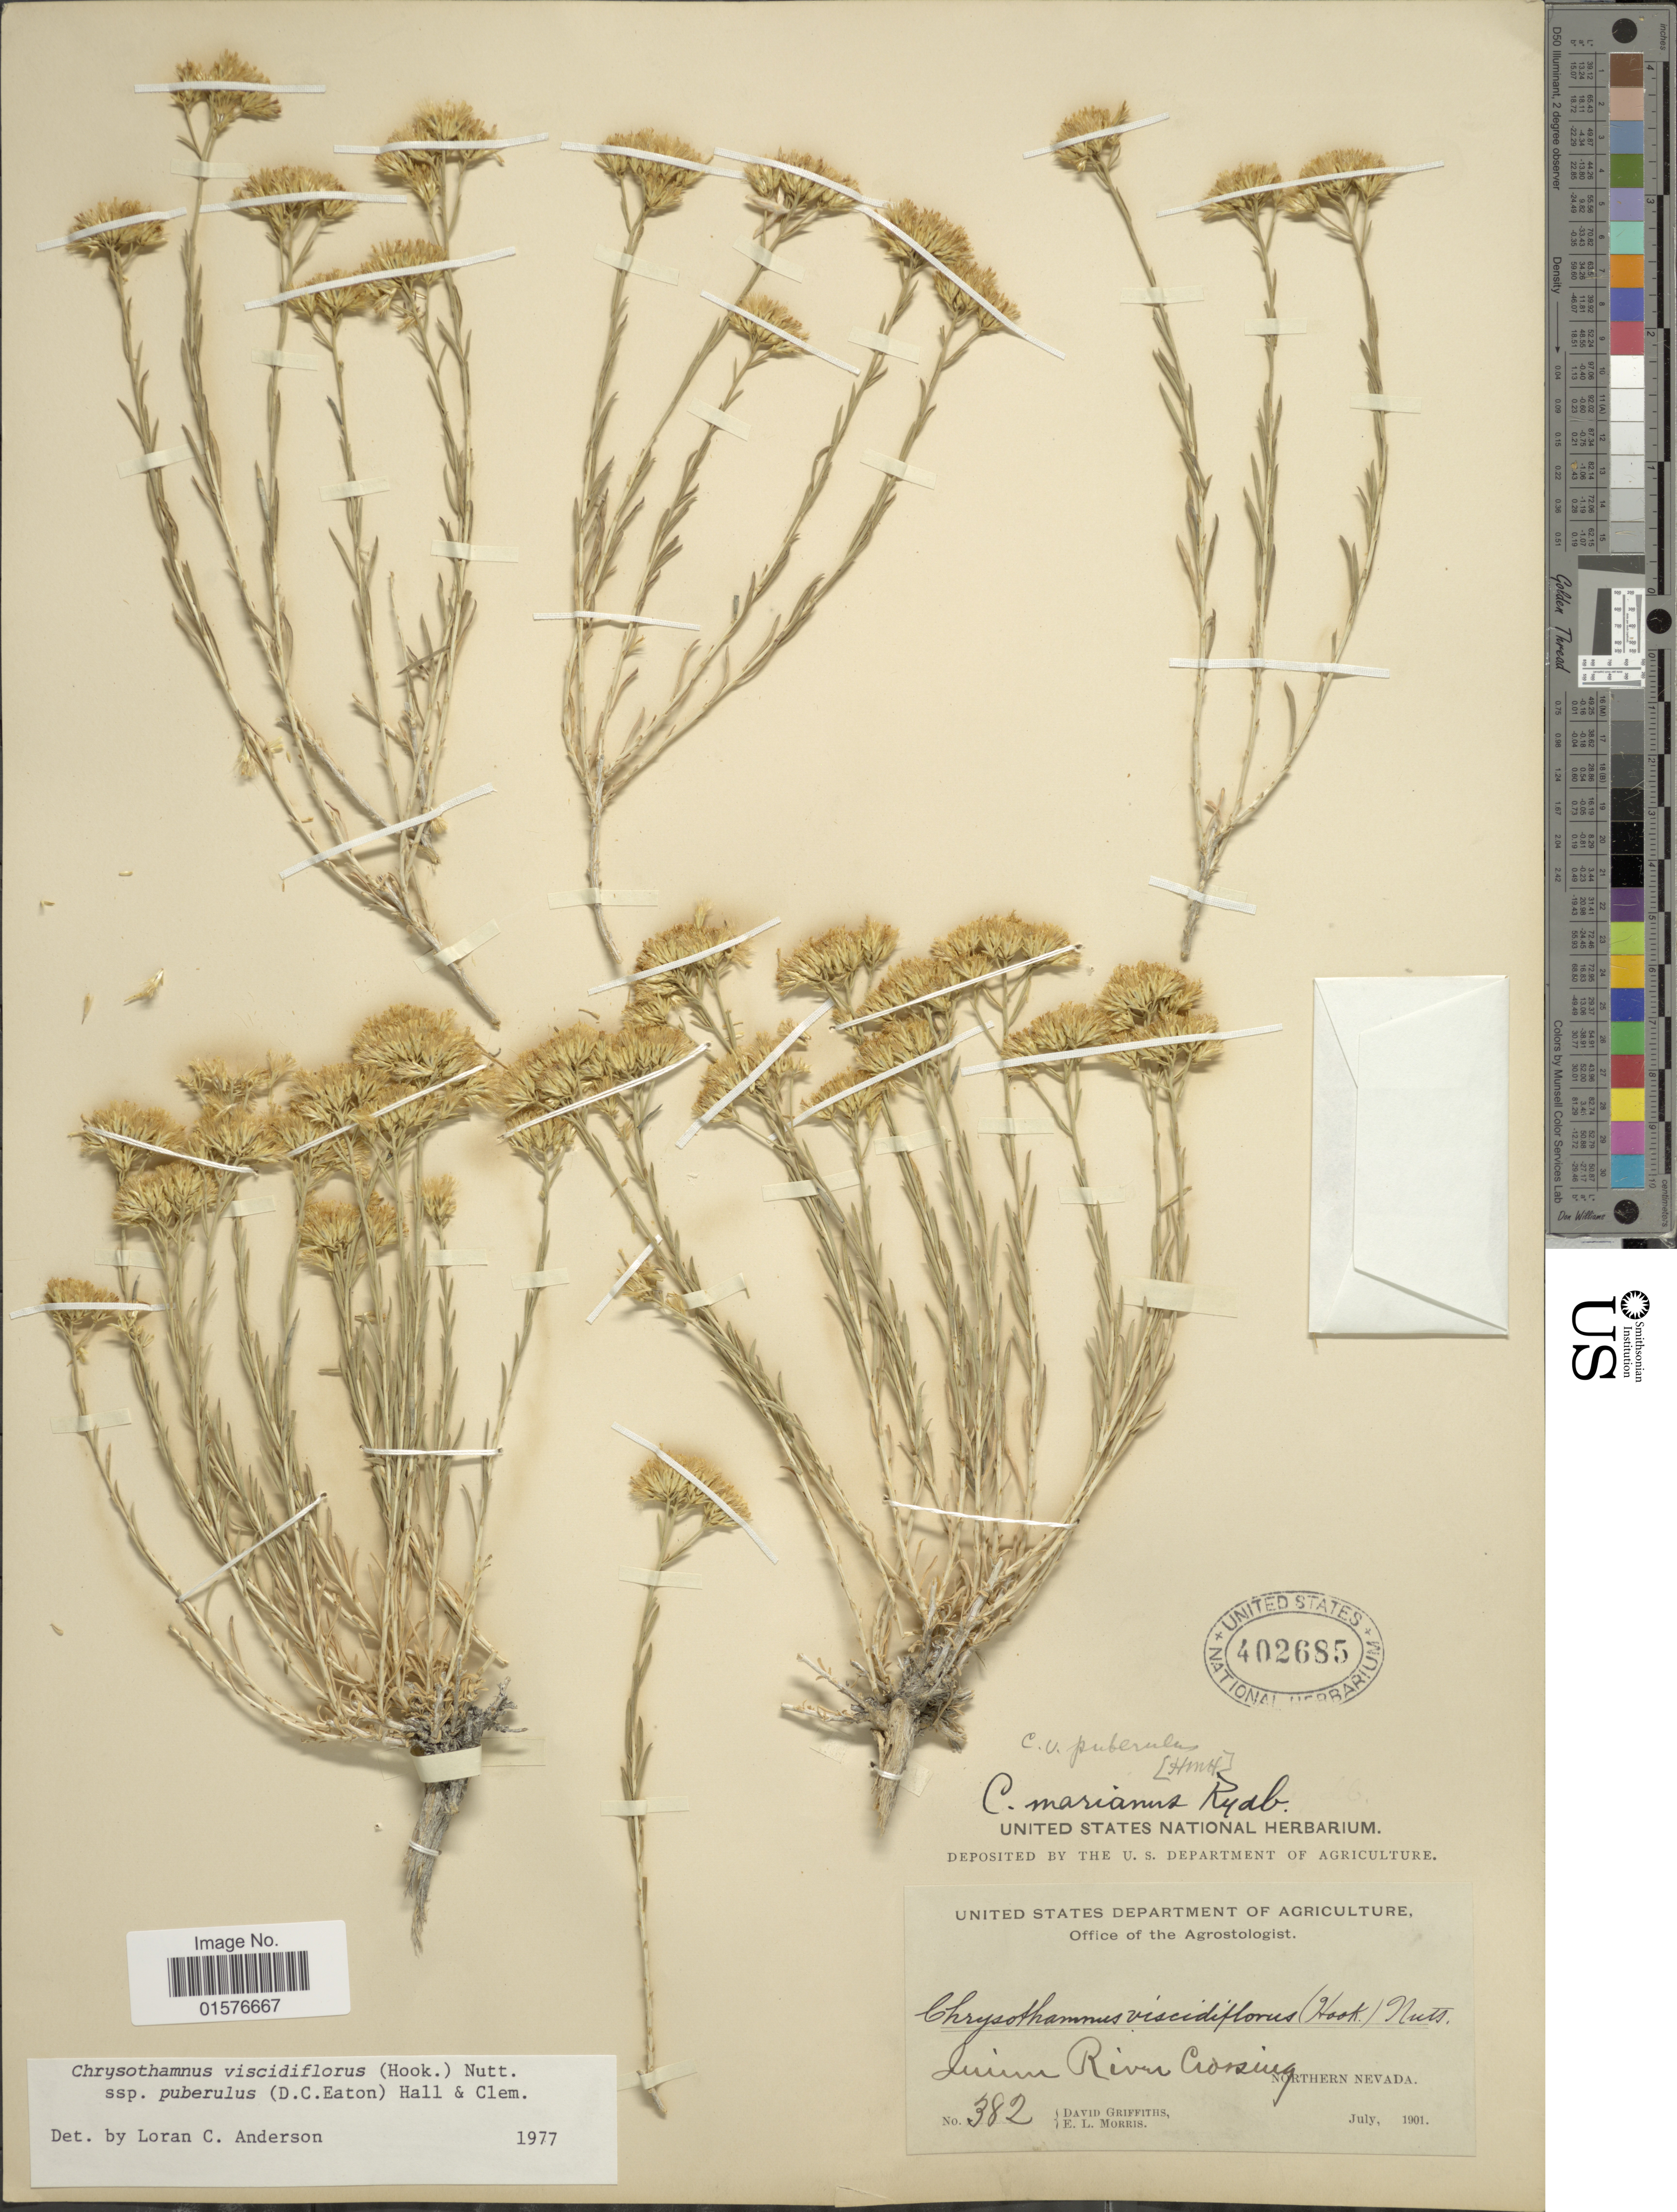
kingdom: Plantae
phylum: Tracheophyta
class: Magnoliopsida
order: Asterales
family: Asteraceae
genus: Chrysothamnus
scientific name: Chrysothamnus viscidiflorus subsp. puberulus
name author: (D.C. Eaton) H.M. Hall & Clem.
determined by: Urbatsch, Lowell E., Curator (LSU), Louisiana State University (UNITED STATES)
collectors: D. Griffiths & E. Morris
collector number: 382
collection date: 1901-07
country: United States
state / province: Nevada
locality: Quinn River Crossing, Northern Nevada.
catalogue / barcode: US 402685